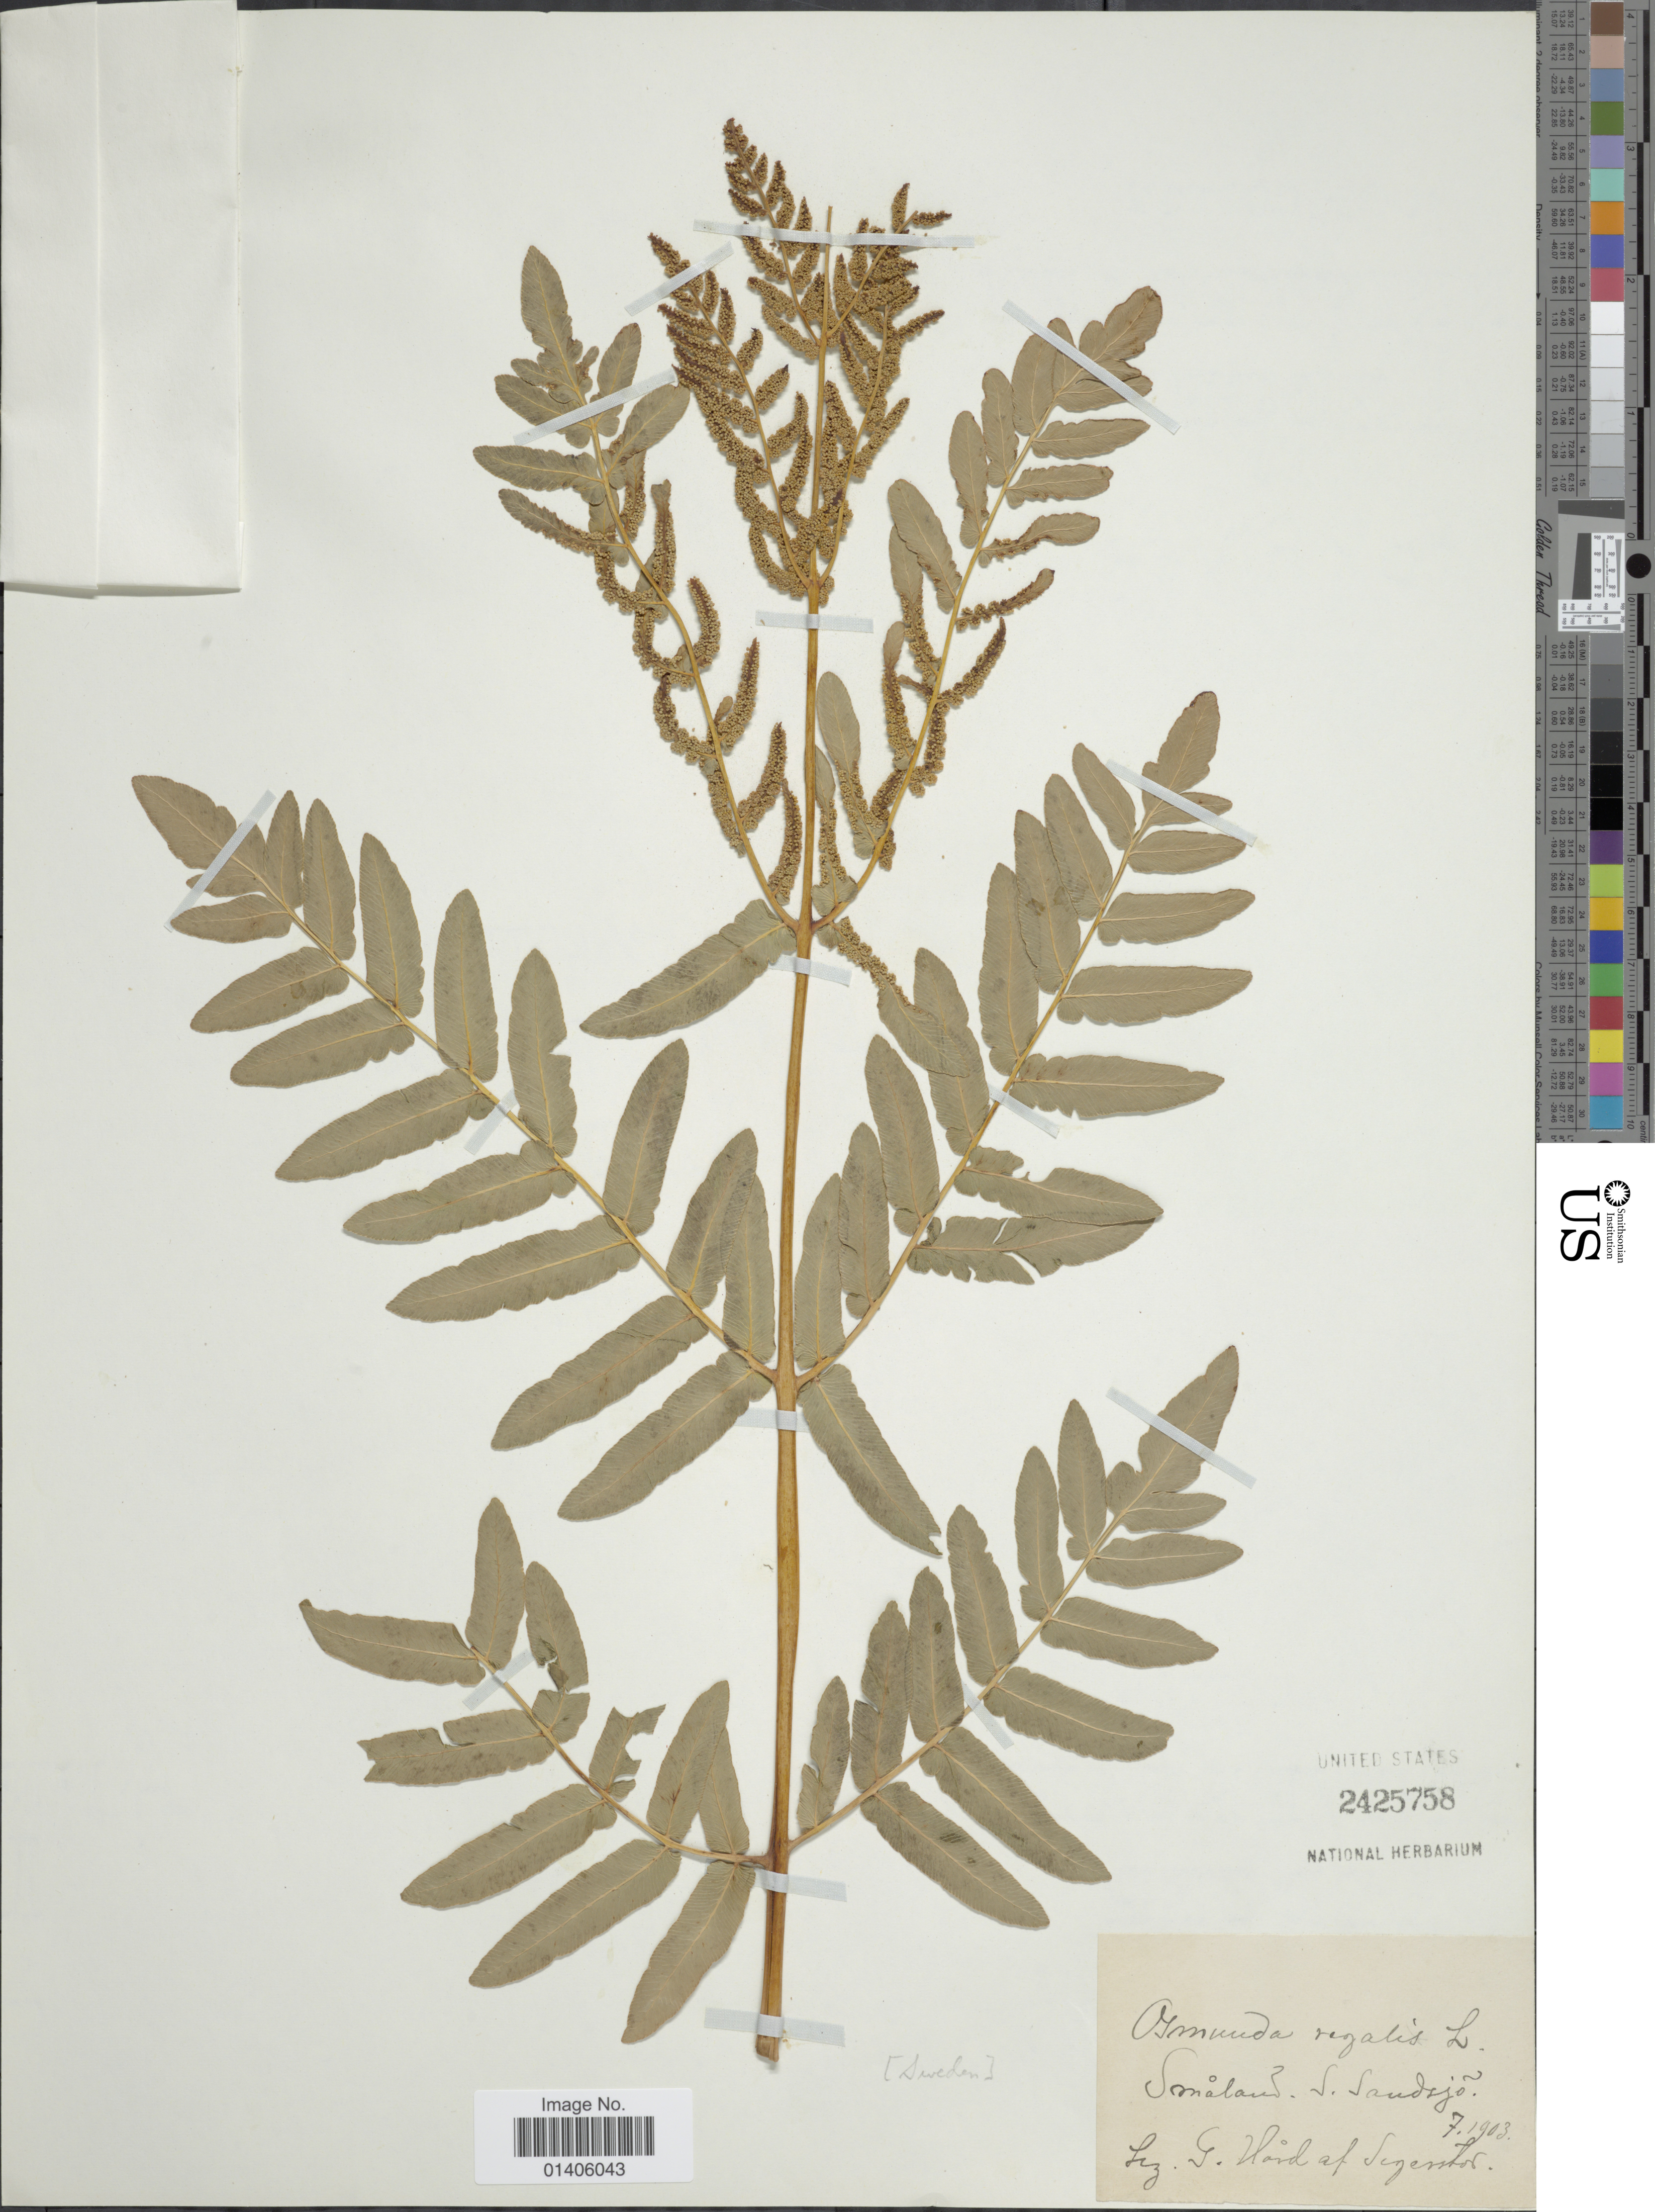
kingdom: Plantae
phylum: Tracheophyta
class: Polypodiopsida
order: Osmundales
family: Osmundaceae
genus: Osmunda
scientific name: Osmunda regalis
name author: L.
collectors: G. Hård & Segestor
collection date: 1903-07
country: Sweden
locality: Småland, S Sandjö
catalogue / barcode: US 2425758